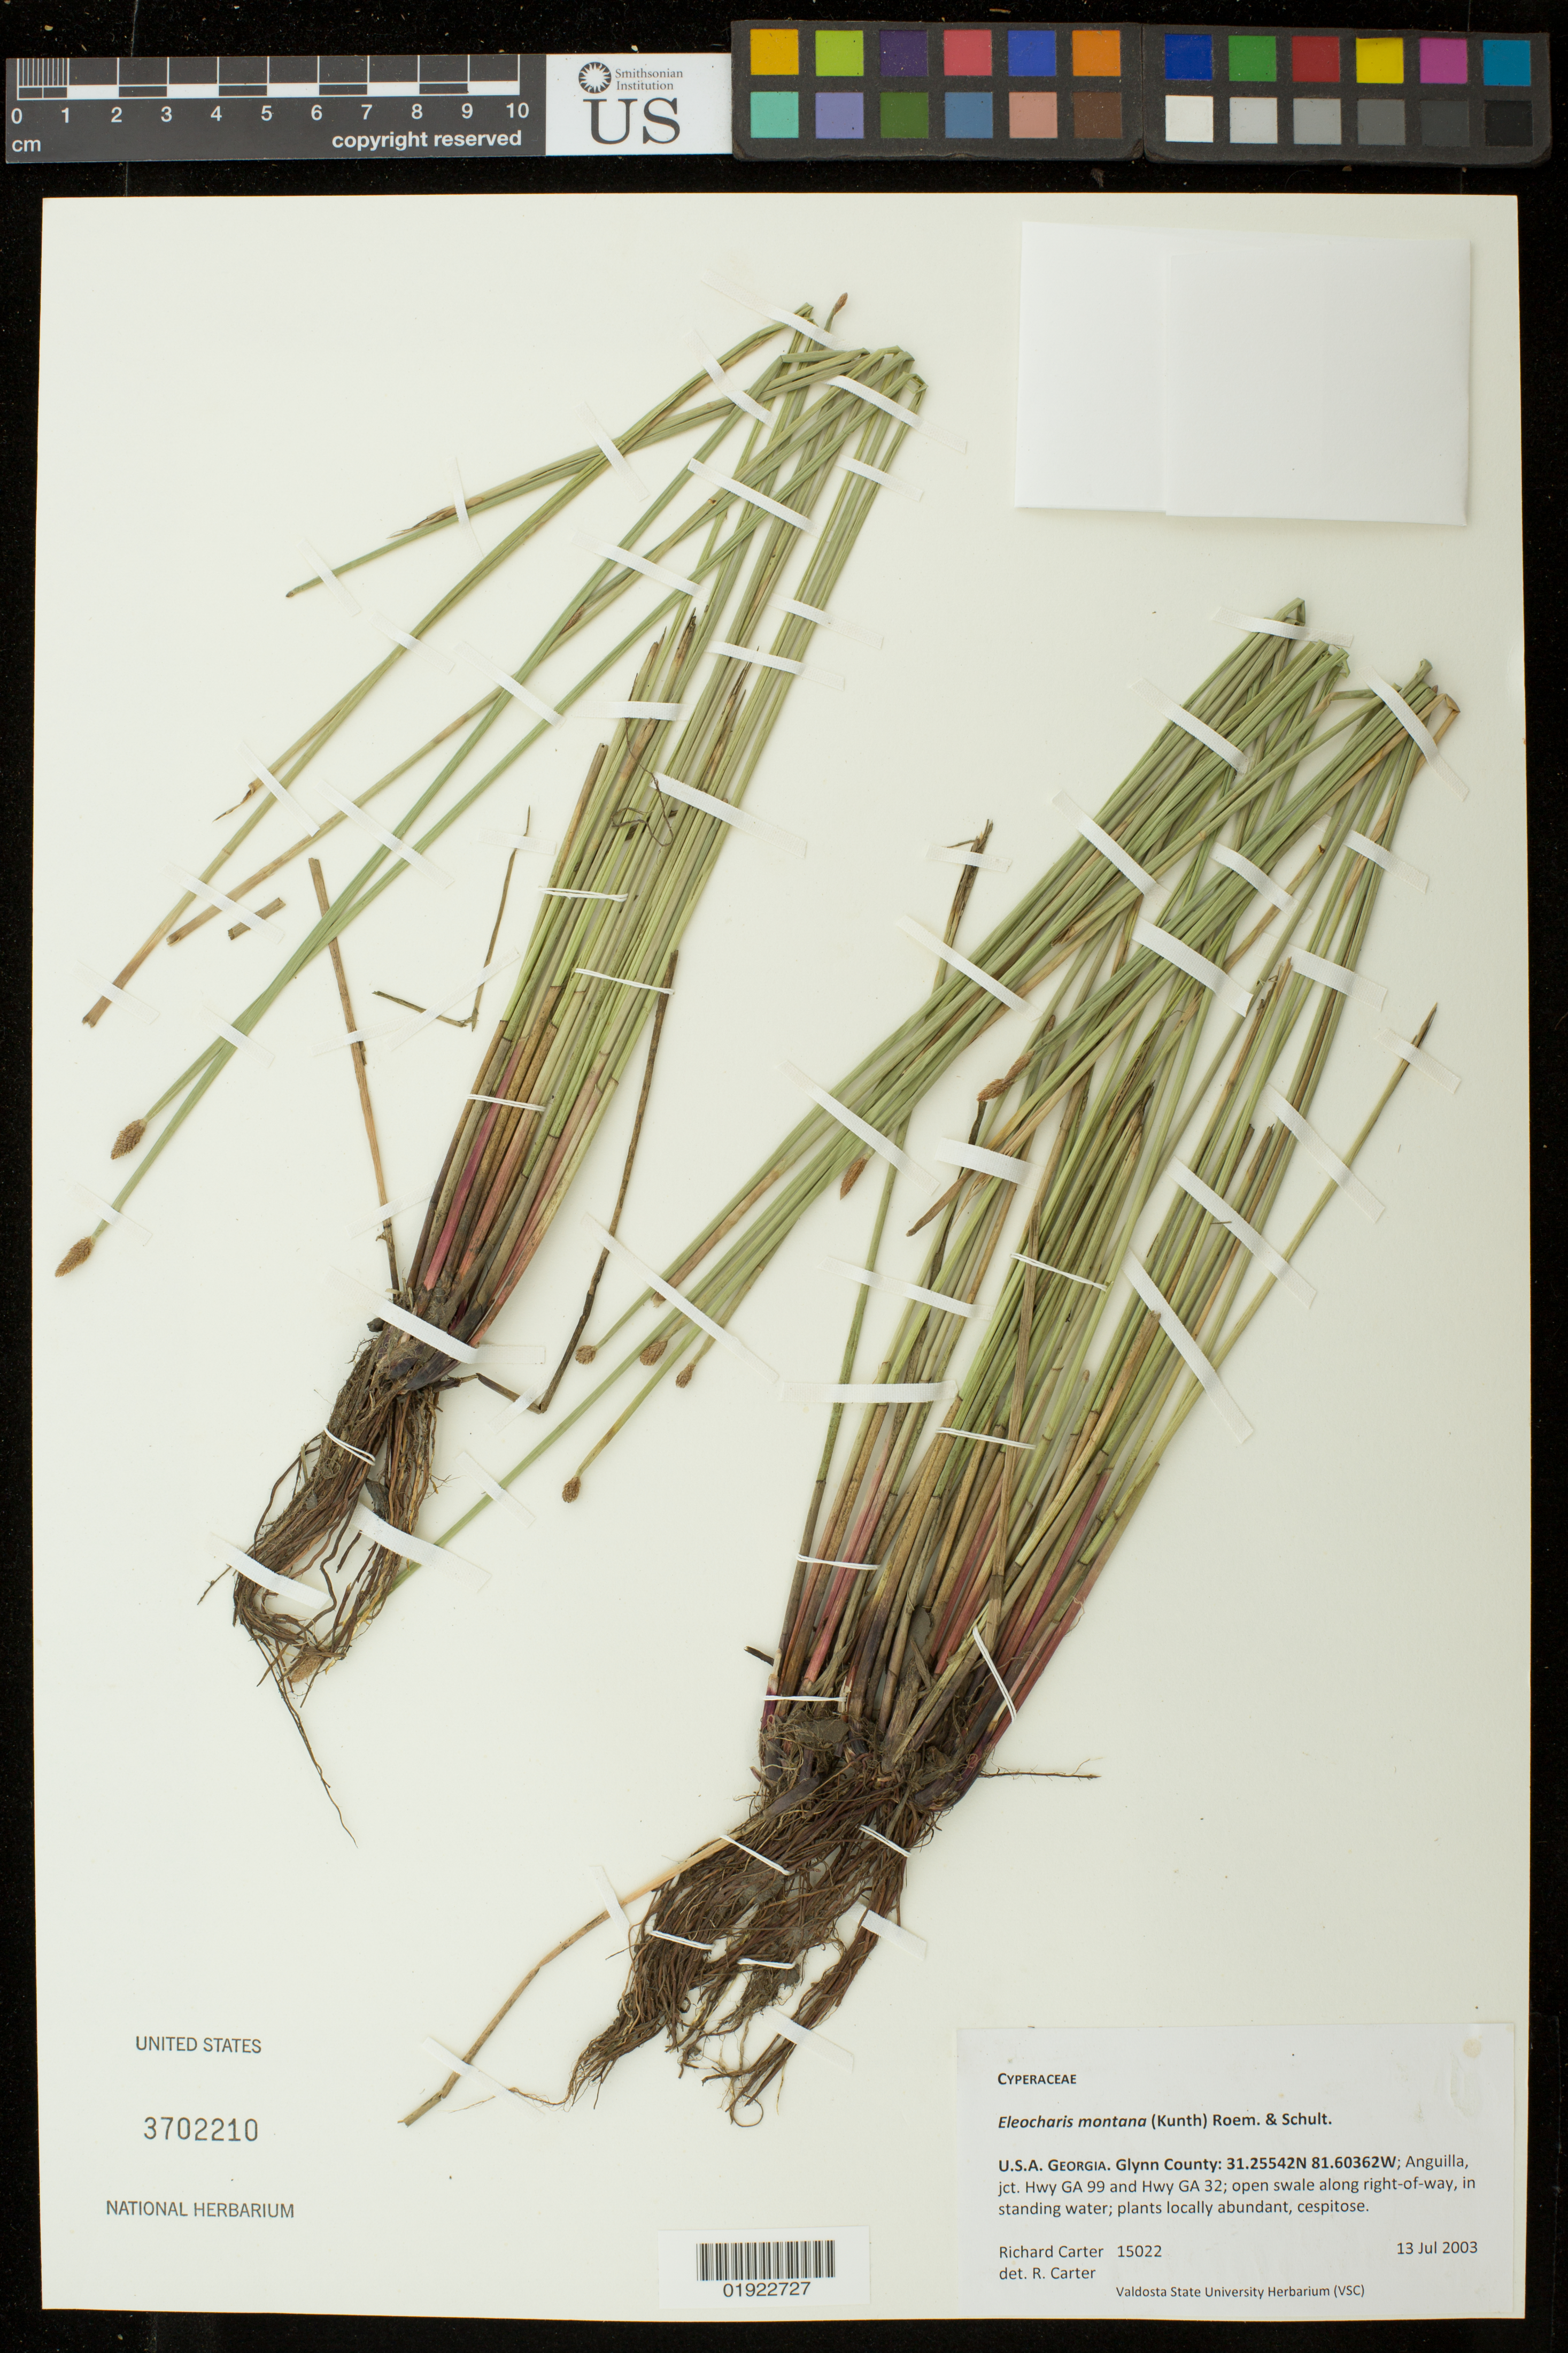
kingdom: Plantae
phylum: Tracheophyta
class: Liliopsida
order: Poales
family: Cyperaceae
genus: Eleocharis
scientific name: Eleocharis montana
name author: (Kunth) Roem. & Schult.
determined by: Carter, R.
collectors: R. Carter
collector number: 15022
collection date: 2003-06-13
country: United States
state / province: Georgia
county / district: Glynn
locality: Anguilla, jct. Hwy GA 99 and Hwy GA 32; open swale along right-of-way.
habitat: In standing water; plants locally abundant.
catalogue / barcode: US 3702210